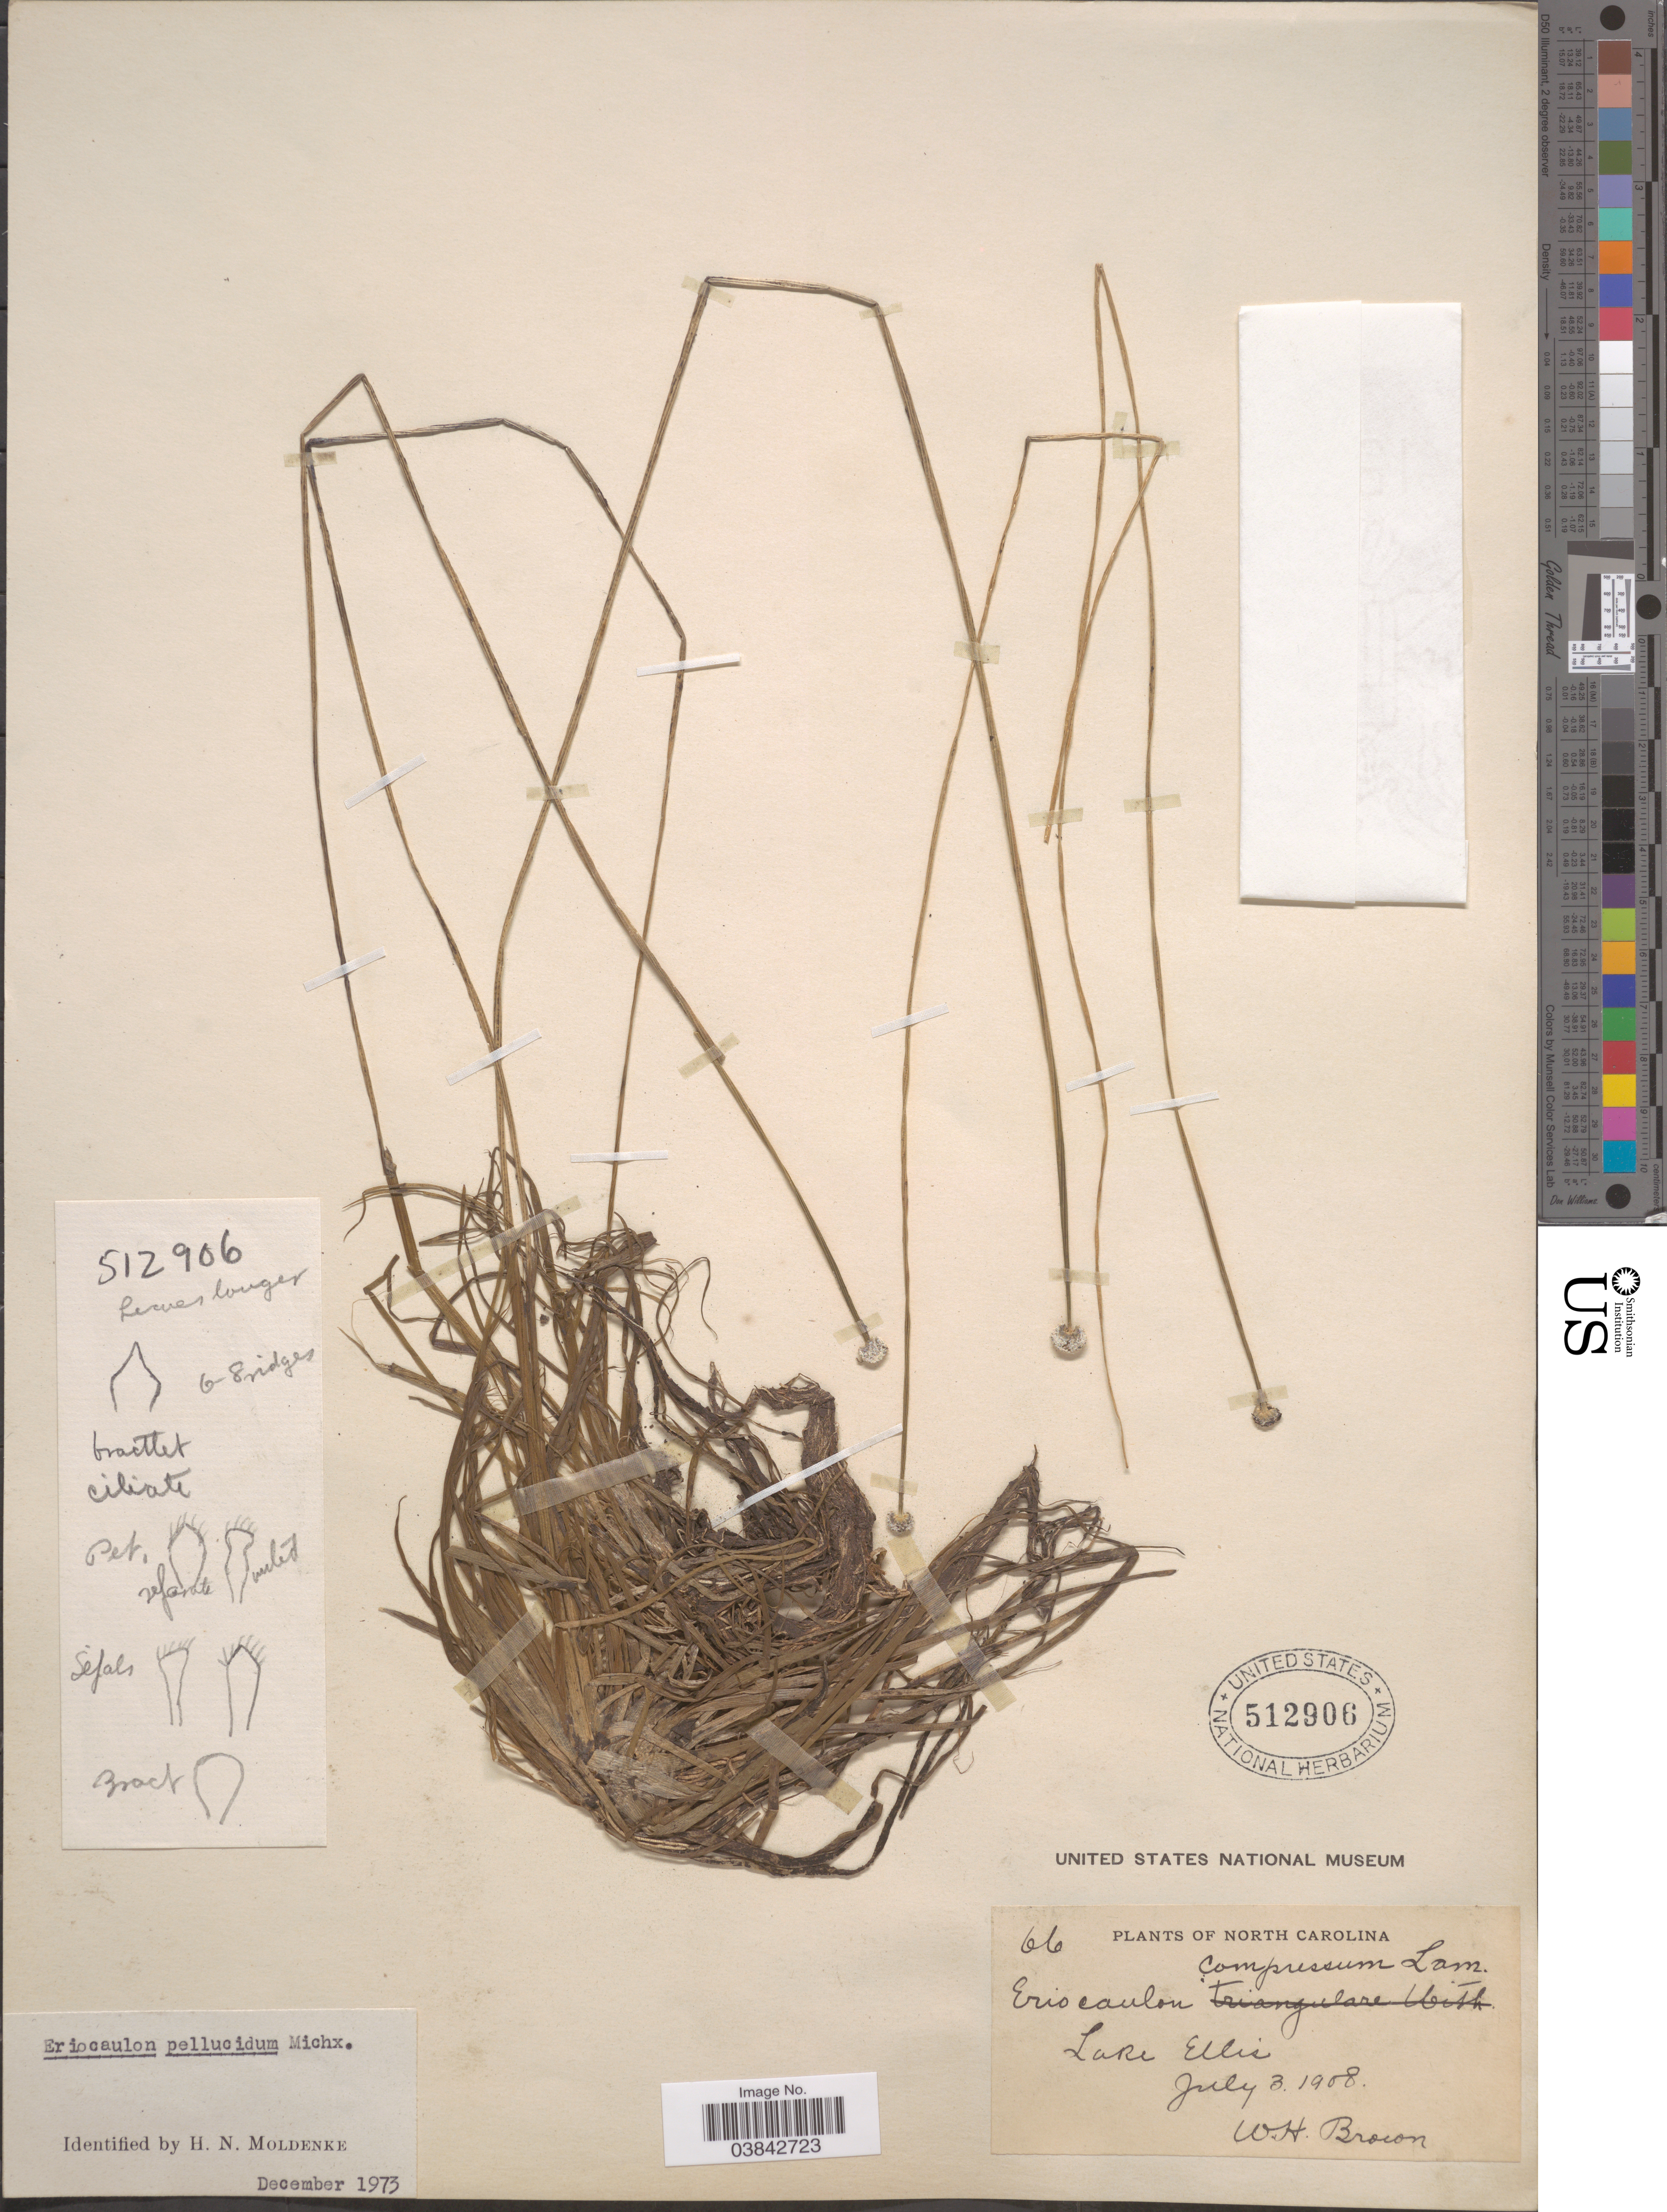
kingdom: Plantae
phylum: Tracheophyta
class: Liliopsida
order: Poales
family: Eriocaulaceae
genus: Eriocaulon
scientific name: Eriocaulon aquaticum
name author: (Hill) Druce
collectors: W. Brocon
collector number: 66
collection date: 1908-07-03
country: United States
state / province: North Carolina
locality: Lake Ellis.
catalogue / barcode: US 512906